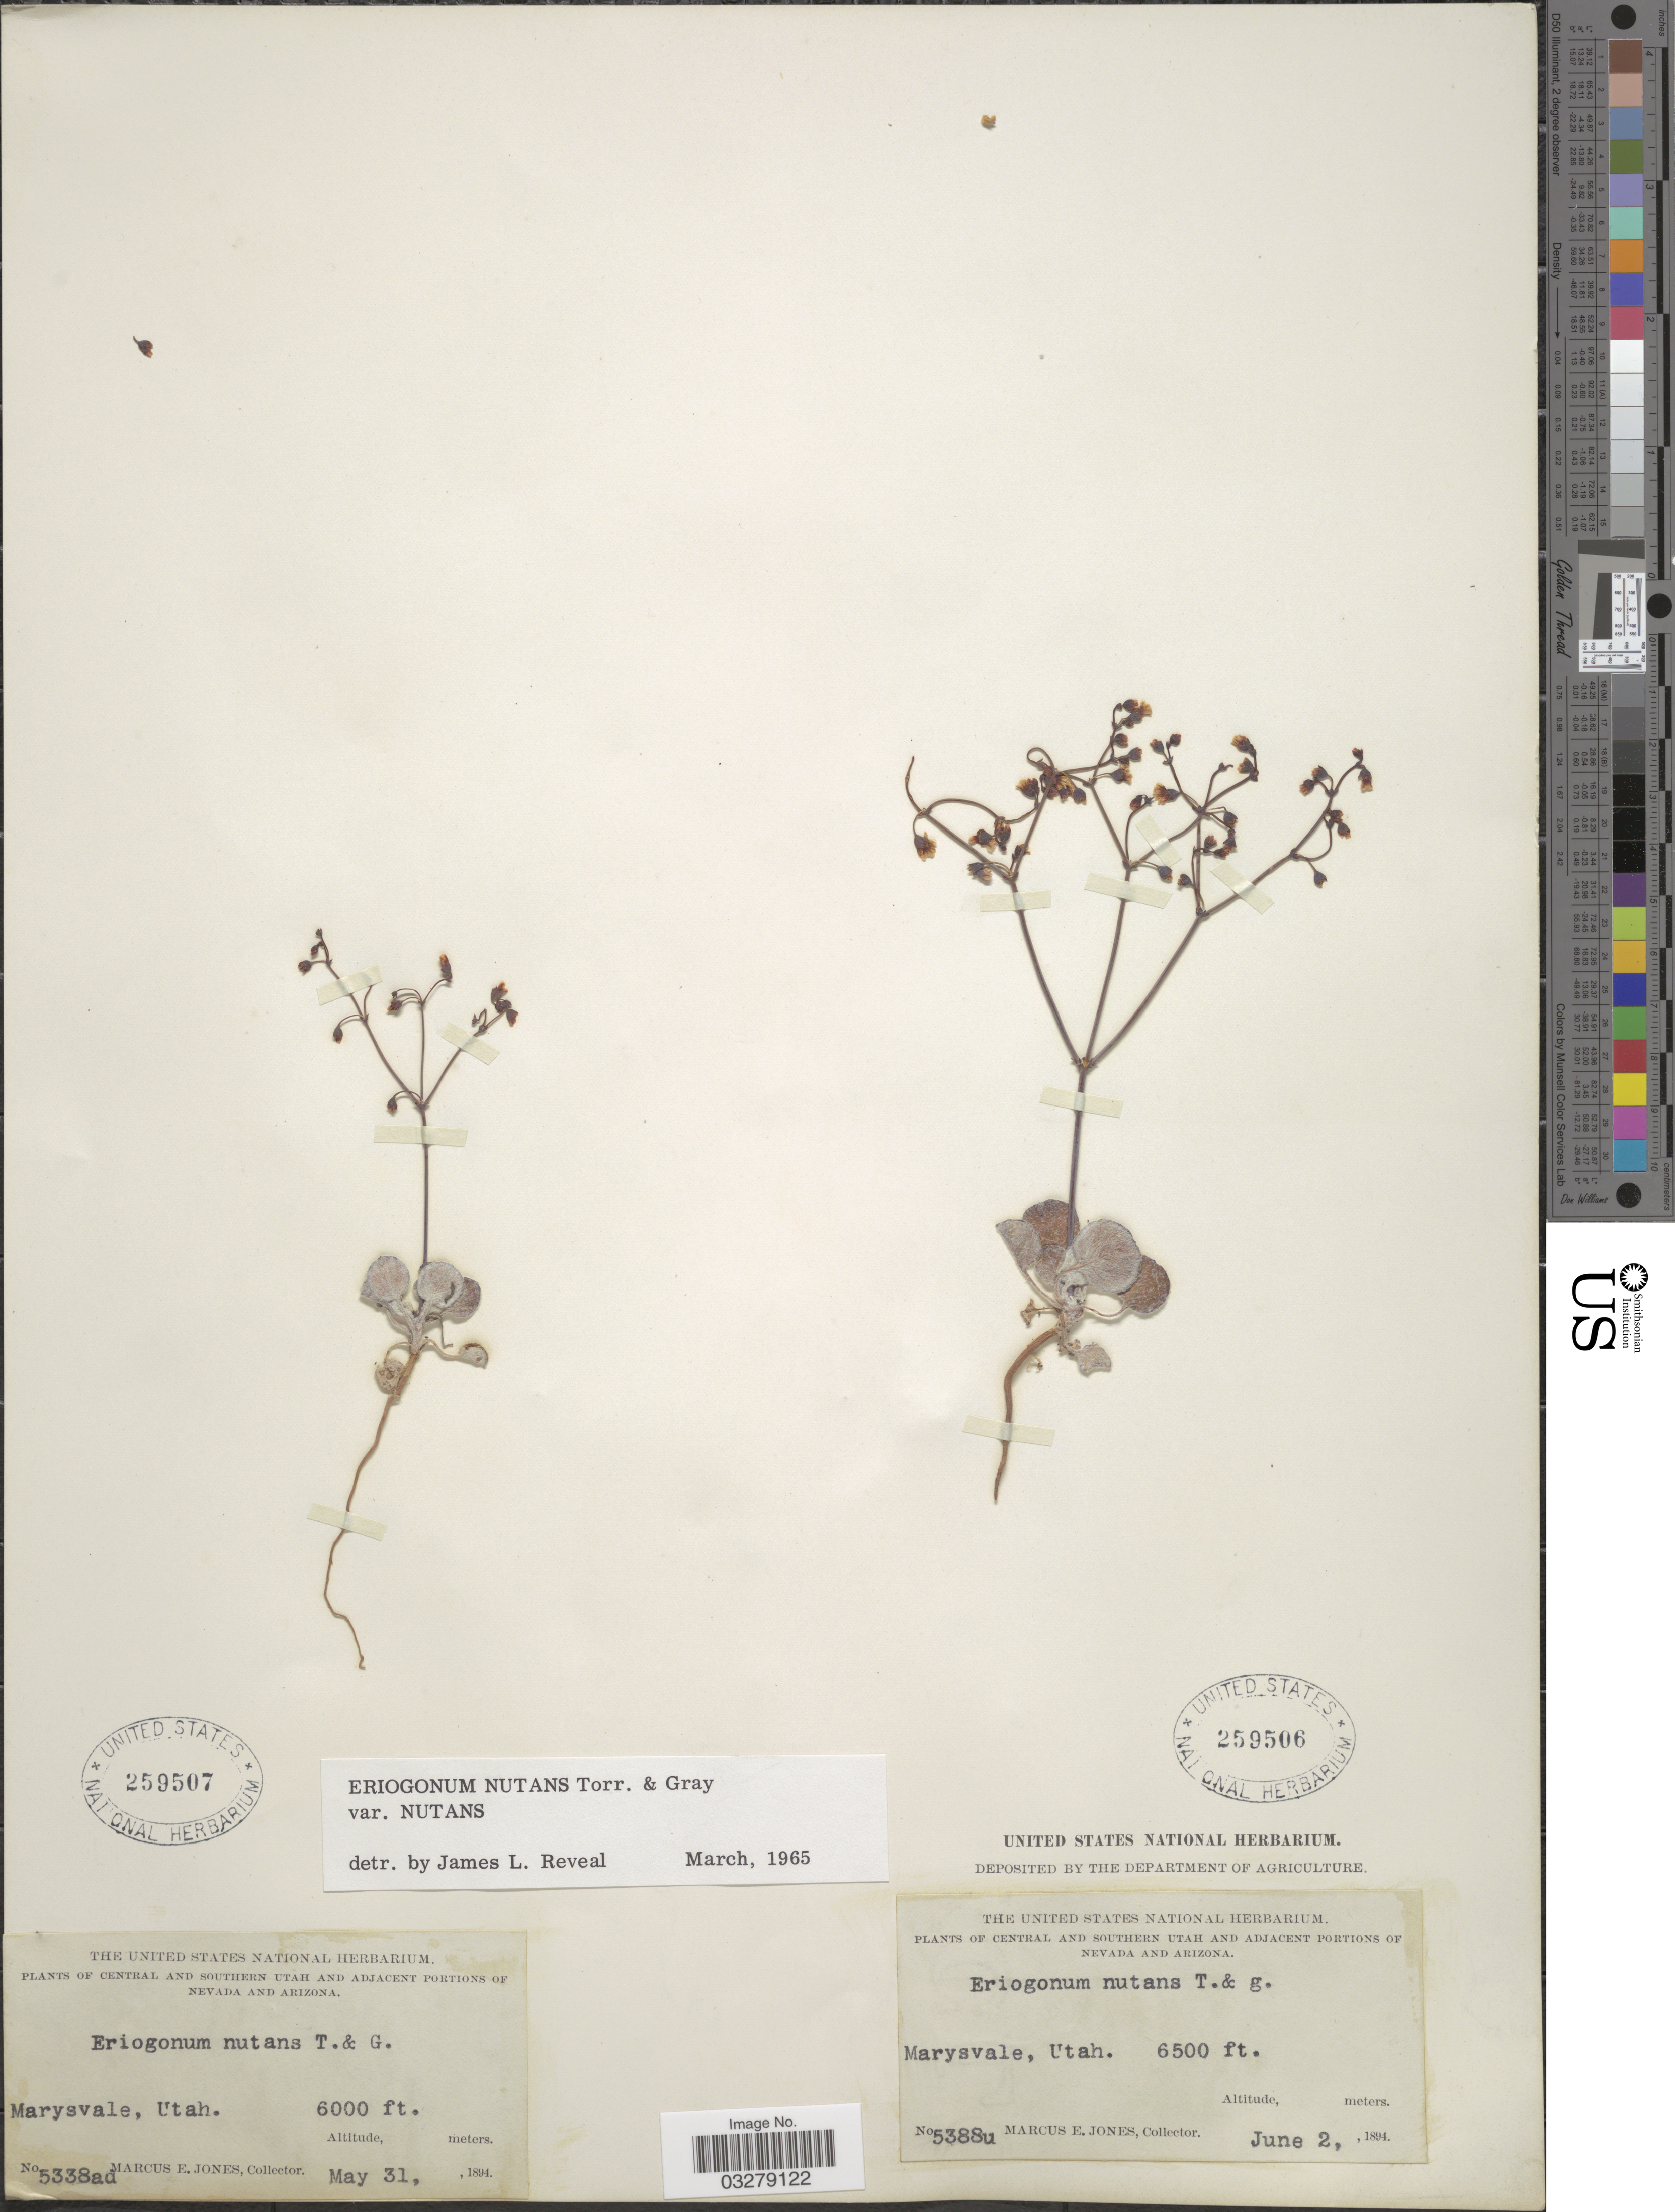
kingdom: Plantae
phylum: Tracheophyta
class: Magnoliopsida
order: Caryophyllales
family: Polygonaceae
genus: Eriogonum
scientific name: Eriogonum nutans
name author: Torr. & A. Gray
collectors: M. E. Jones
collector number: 5338ad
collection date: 1894-05-31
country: United States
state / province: Utah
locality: Central and Southern Utah. Marysvale.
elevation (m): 1829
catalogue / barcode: US 259507-2